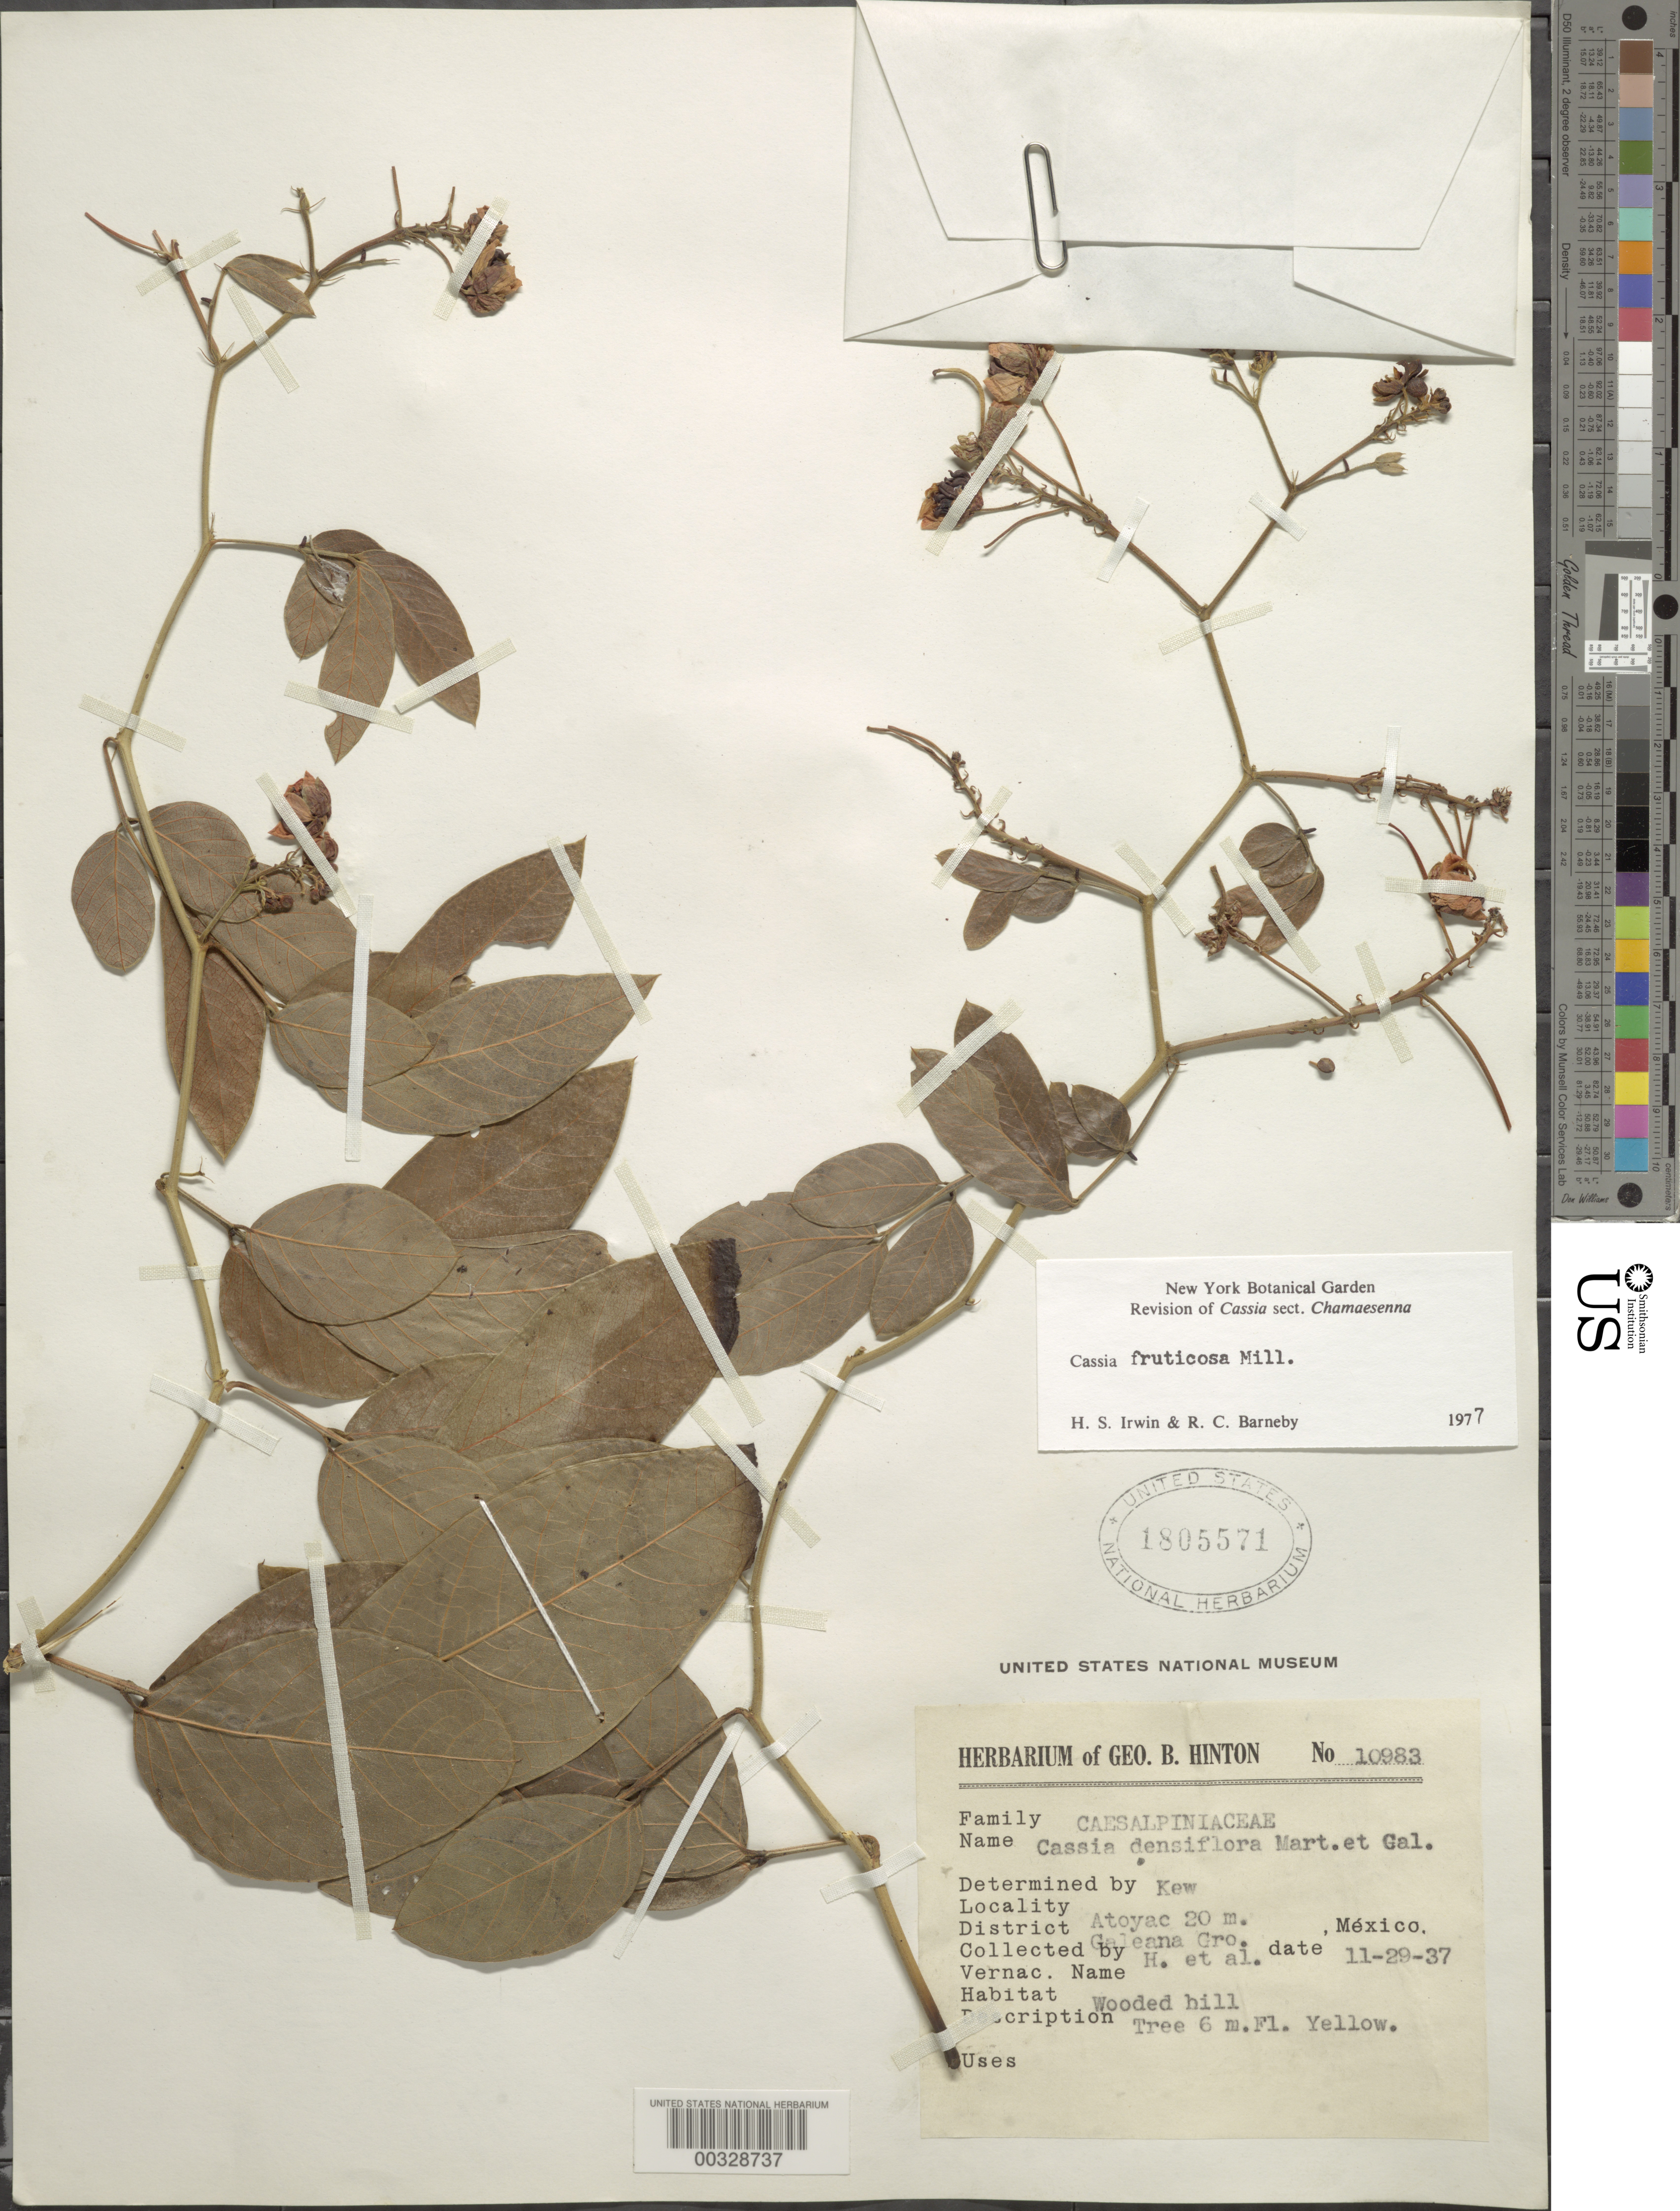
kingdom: Plantae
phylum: Tracheophyta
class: Magnoliopsida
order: Fabales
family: Fabaceae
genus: Senna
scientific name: Senna fruticosa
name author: (Benth.) H.S. Irwin & Barneby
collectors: G. B. Hinton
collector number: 10983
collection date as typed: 29 Nov 1937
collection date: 1937-11-29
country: Mexico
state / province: Guerrero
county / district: Atoyac De Alvarez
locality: Galeana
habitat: Wooded hill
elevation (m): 20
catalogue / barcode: US 1805571